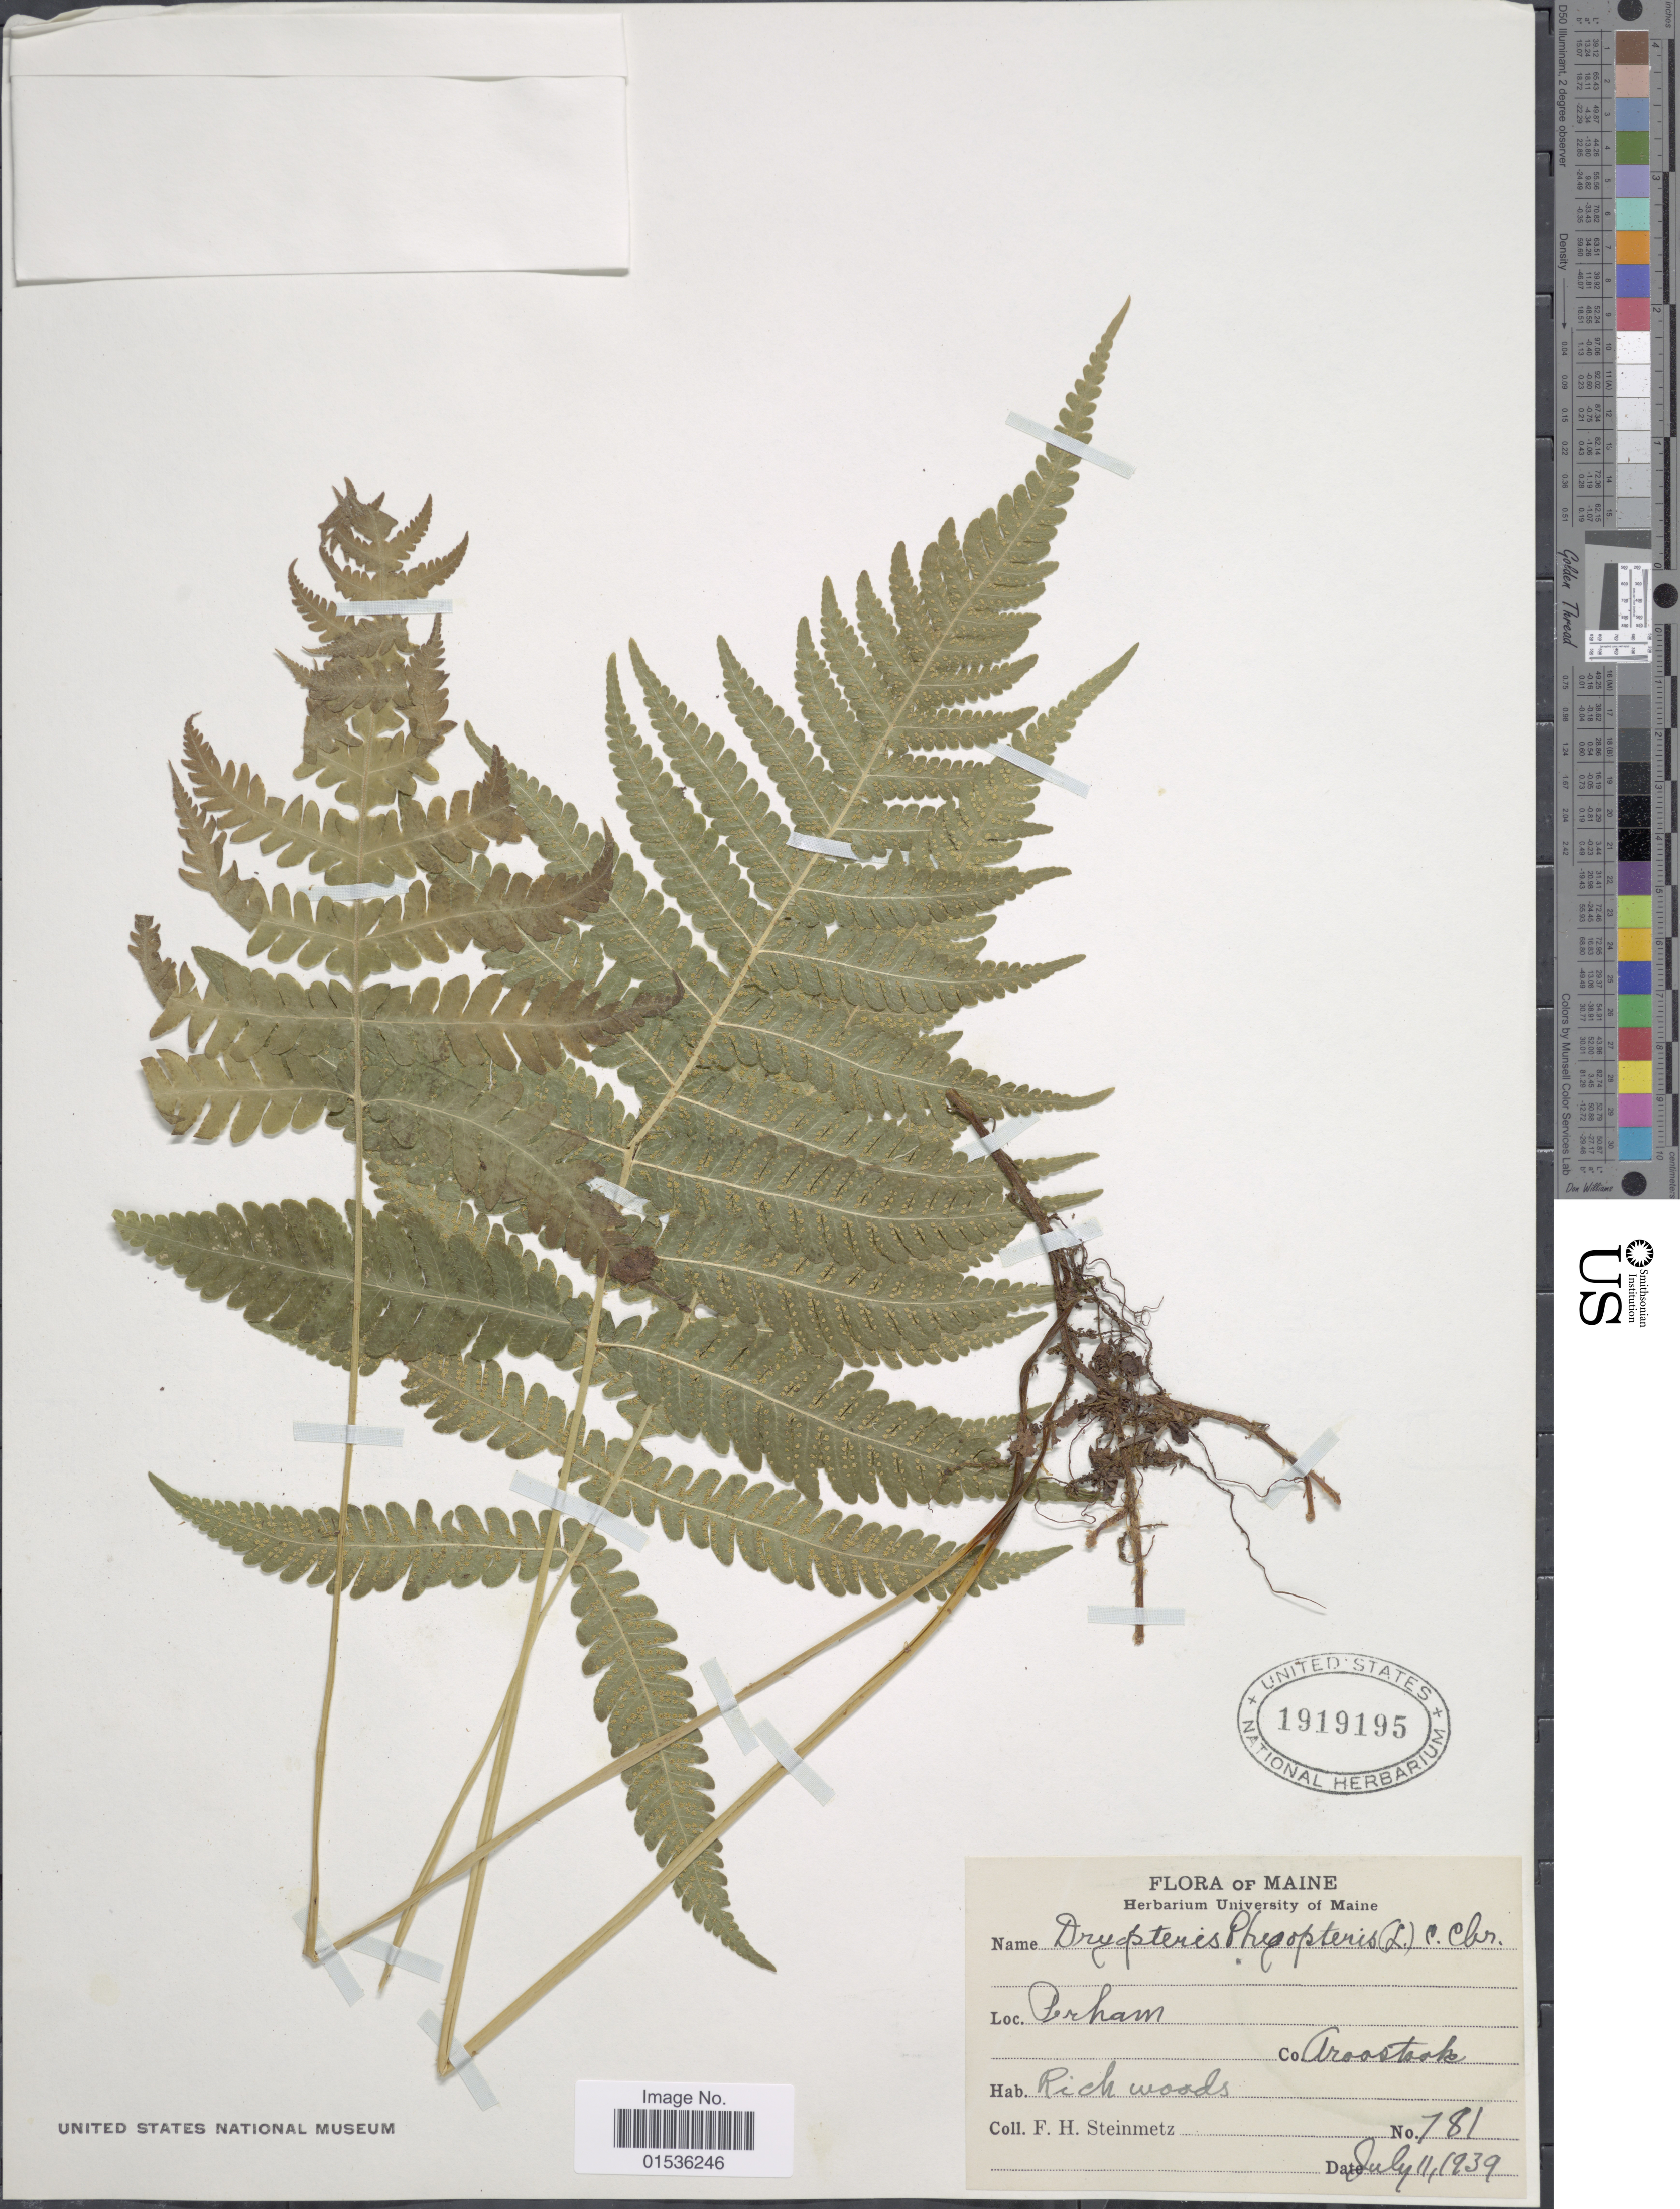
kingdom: Plantae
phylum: Tracheophyta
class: Polypodiopsida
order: Polypodiales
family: Thelypteridaceae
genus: Phegopteris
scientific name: Phegopteris connectilis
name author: (Michx.) Watt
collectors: F. H. Steinmetz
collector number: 781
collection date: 1939-07-11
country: United States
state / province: Maine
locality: Maine, Perham, Aroostook.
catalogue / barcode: US 1919195